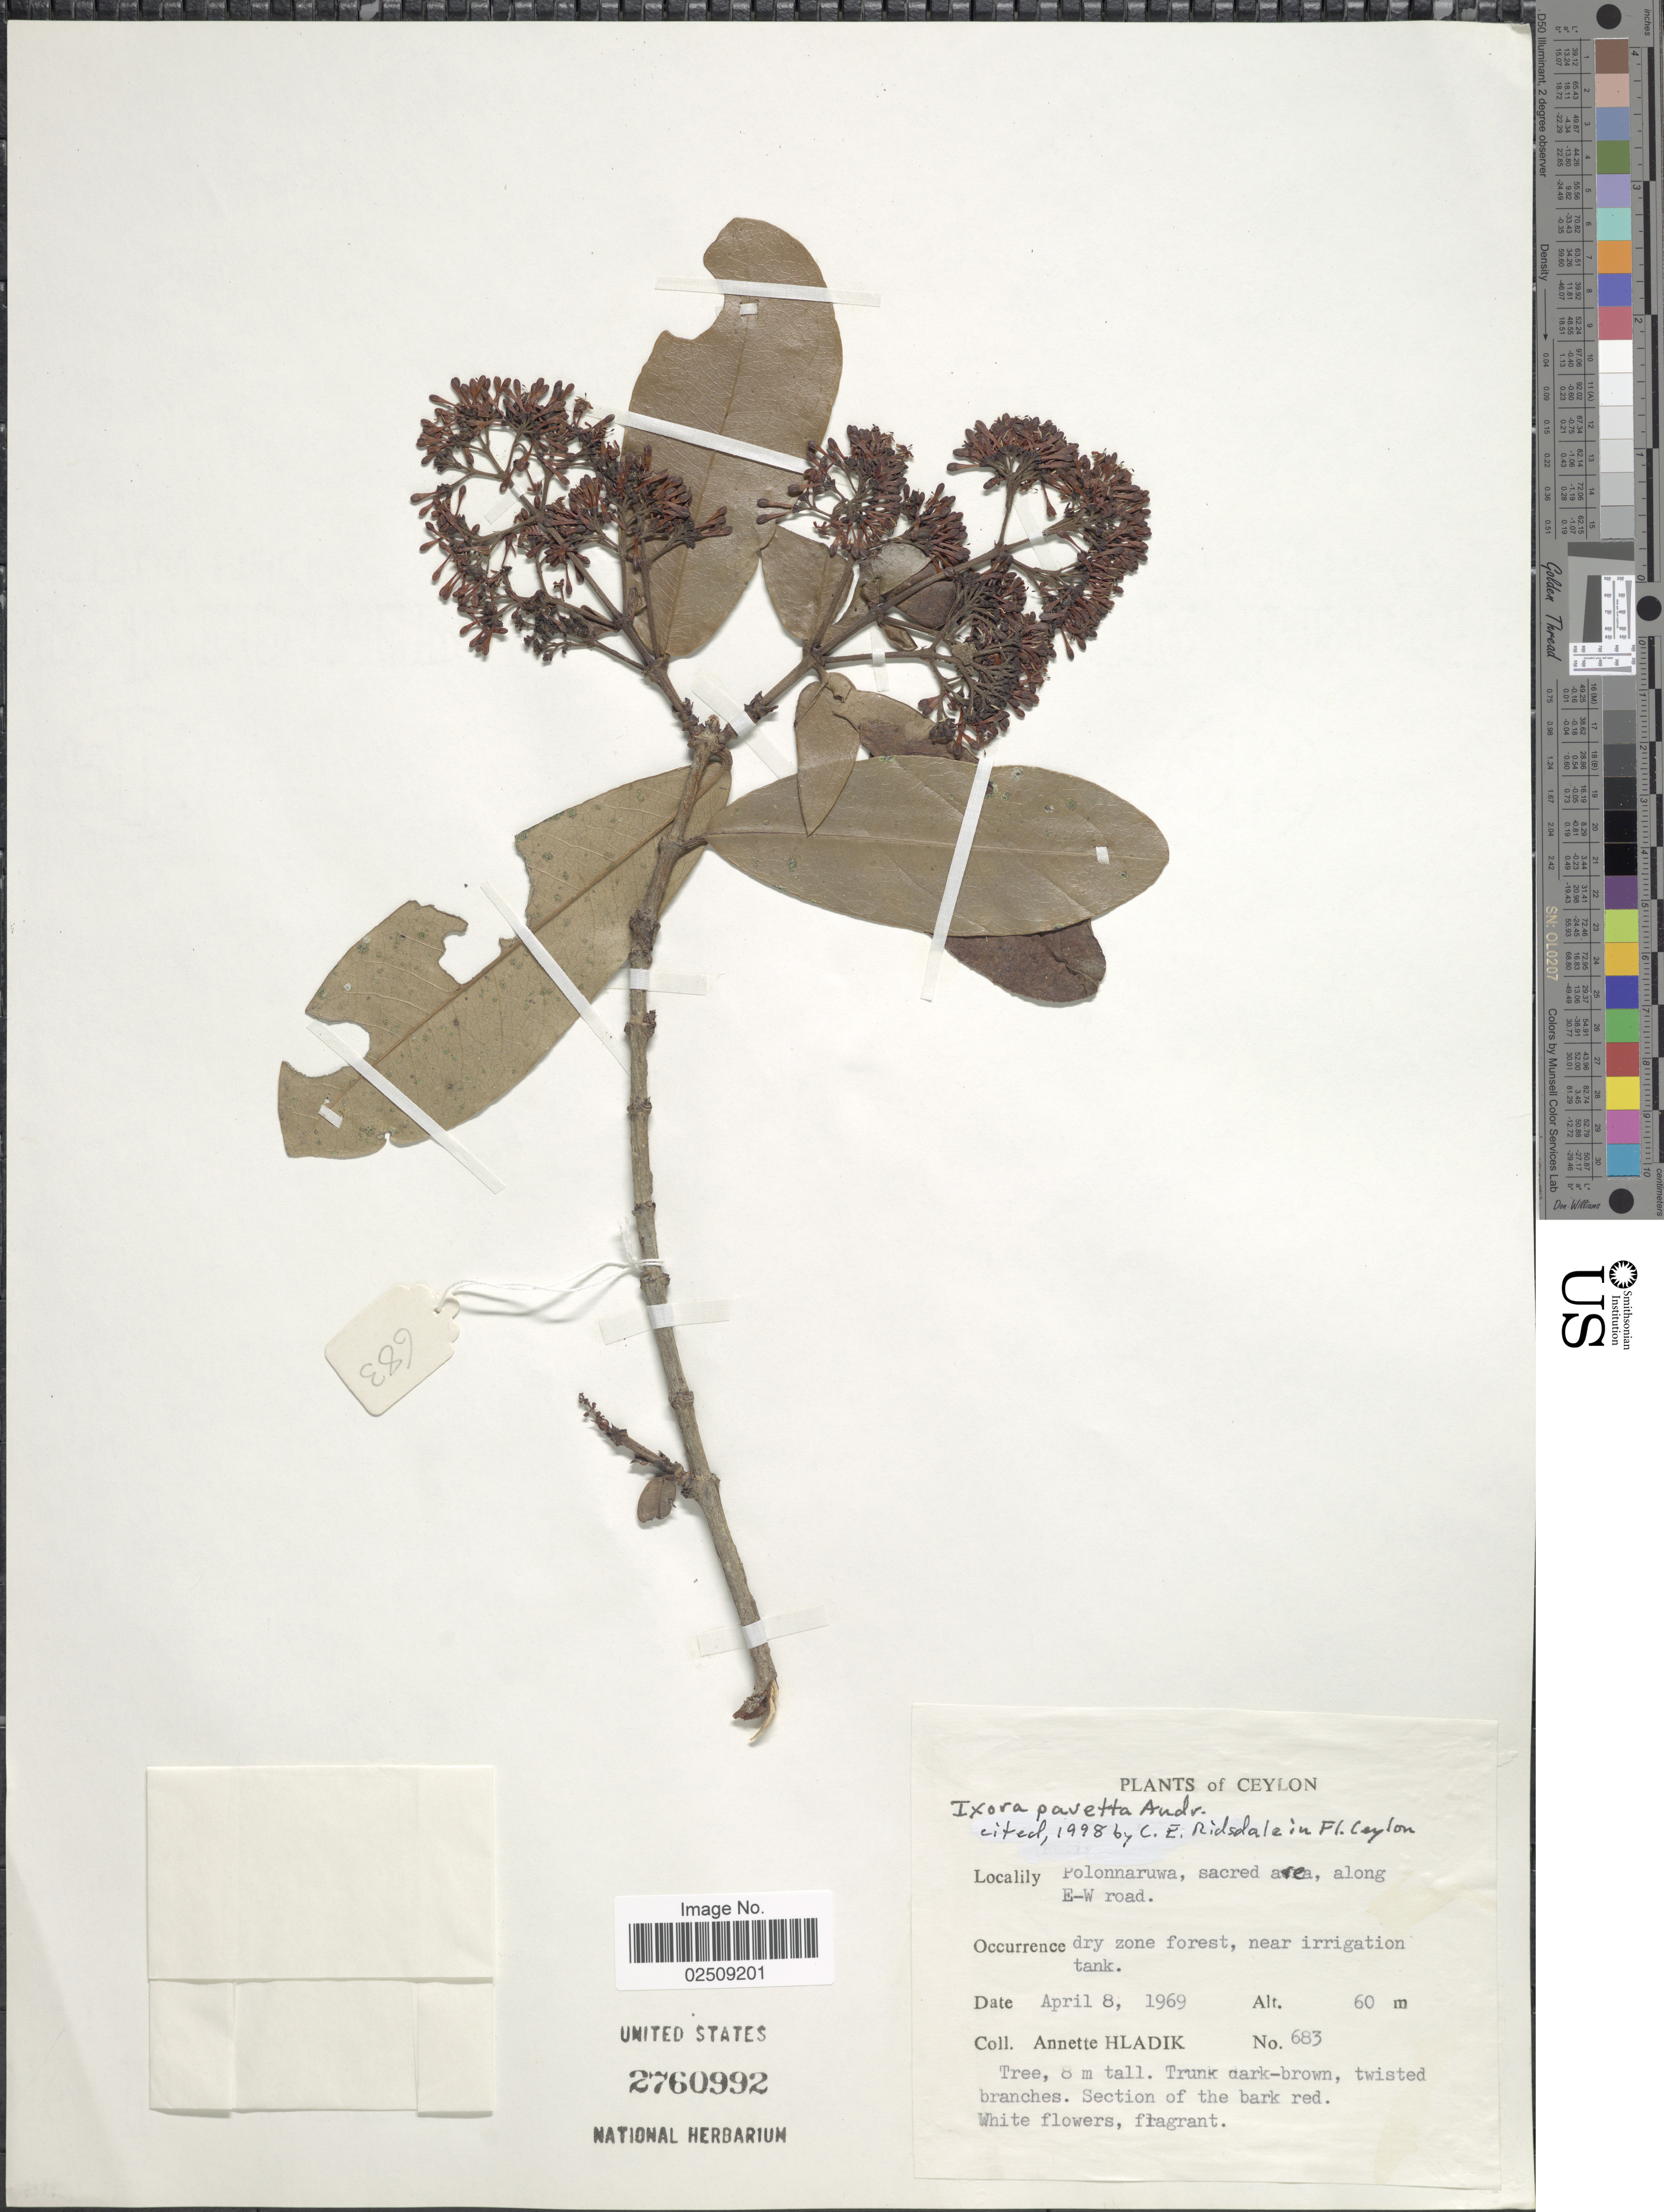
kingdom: Plantae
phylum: Tracheophyta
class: Magnoliopsida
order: Gentianales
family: Rubiaceae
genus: Ixora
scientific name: Ixora pavetta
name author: Andrews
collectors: A. Hladik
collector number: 683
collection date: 1969-04-08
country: Sri Lanka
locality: Ceylon. Polonnaruwa, sacred area along E-W Road.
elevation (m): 60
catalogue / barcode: US 2760992